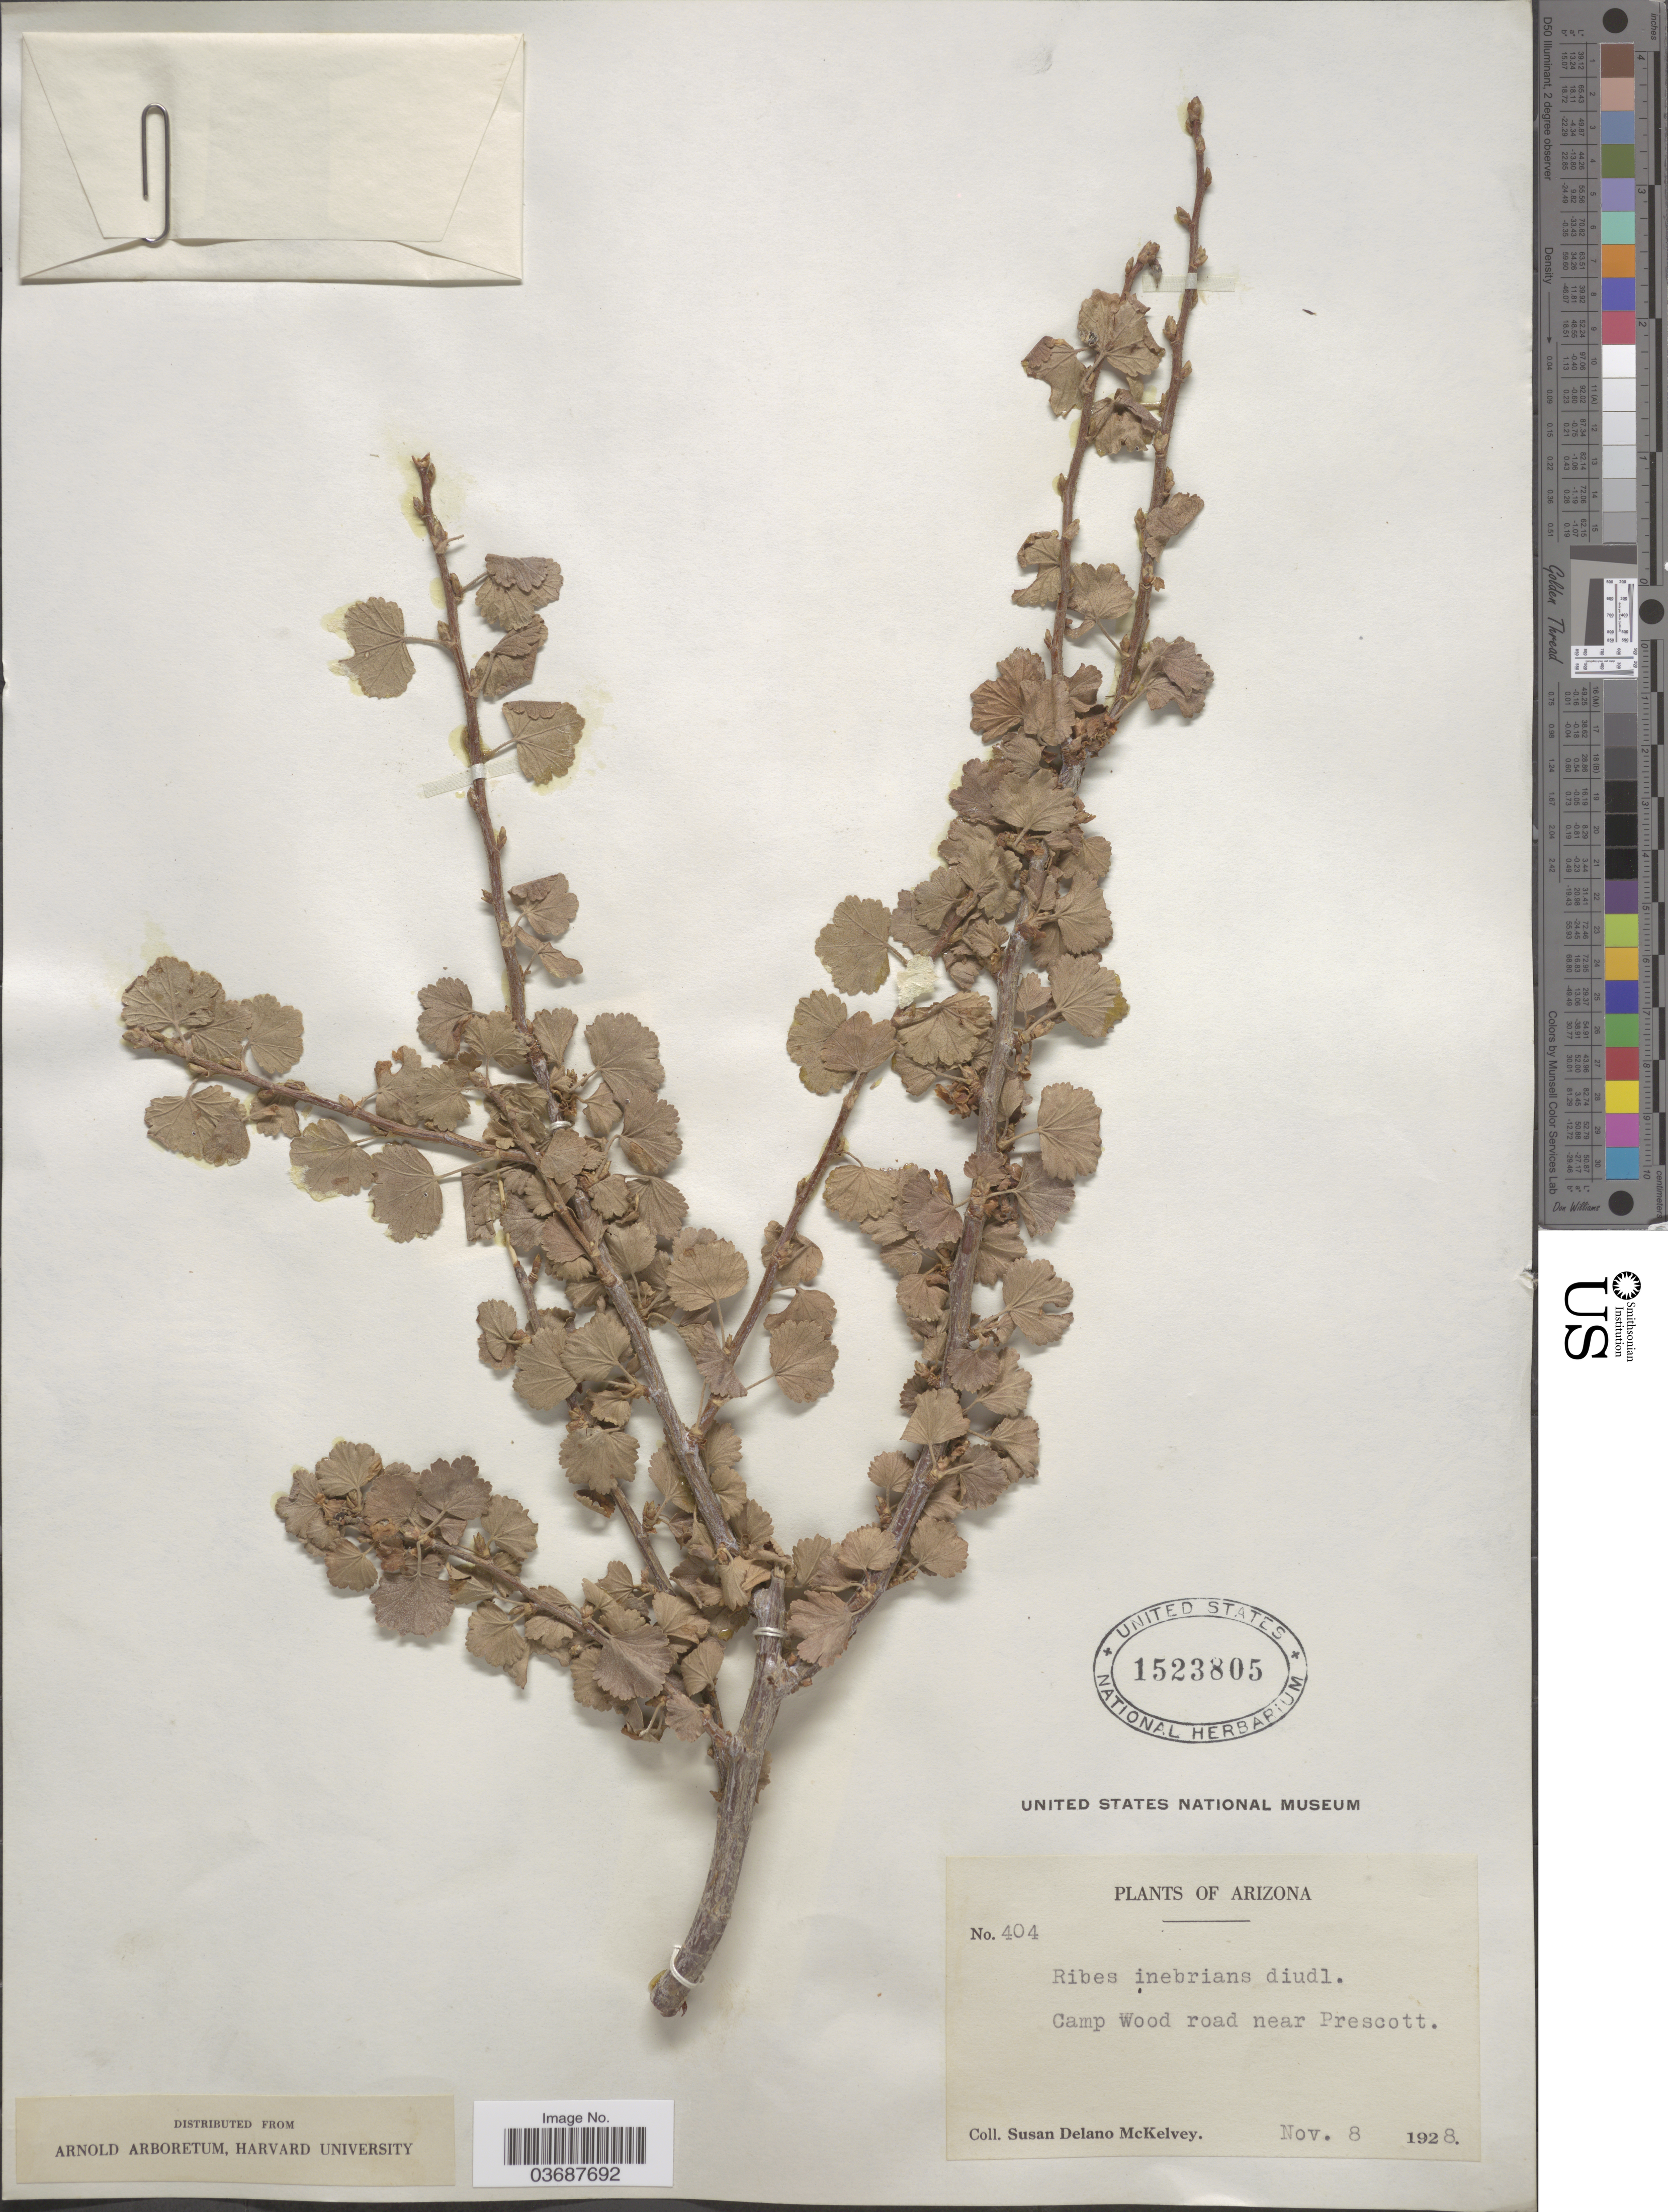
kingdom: Plantae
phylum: Tracheophyta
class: Magnoliopsida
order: Saxifragales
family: Grossulariaceae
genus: Ribes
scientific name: Ribes inebrians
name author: Lindl.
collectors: S. A. McKelvey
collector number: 404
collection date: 1928-11-08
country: United States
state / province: Arizona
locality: Camp Wood road near Prescott.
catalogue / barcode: US 1523805